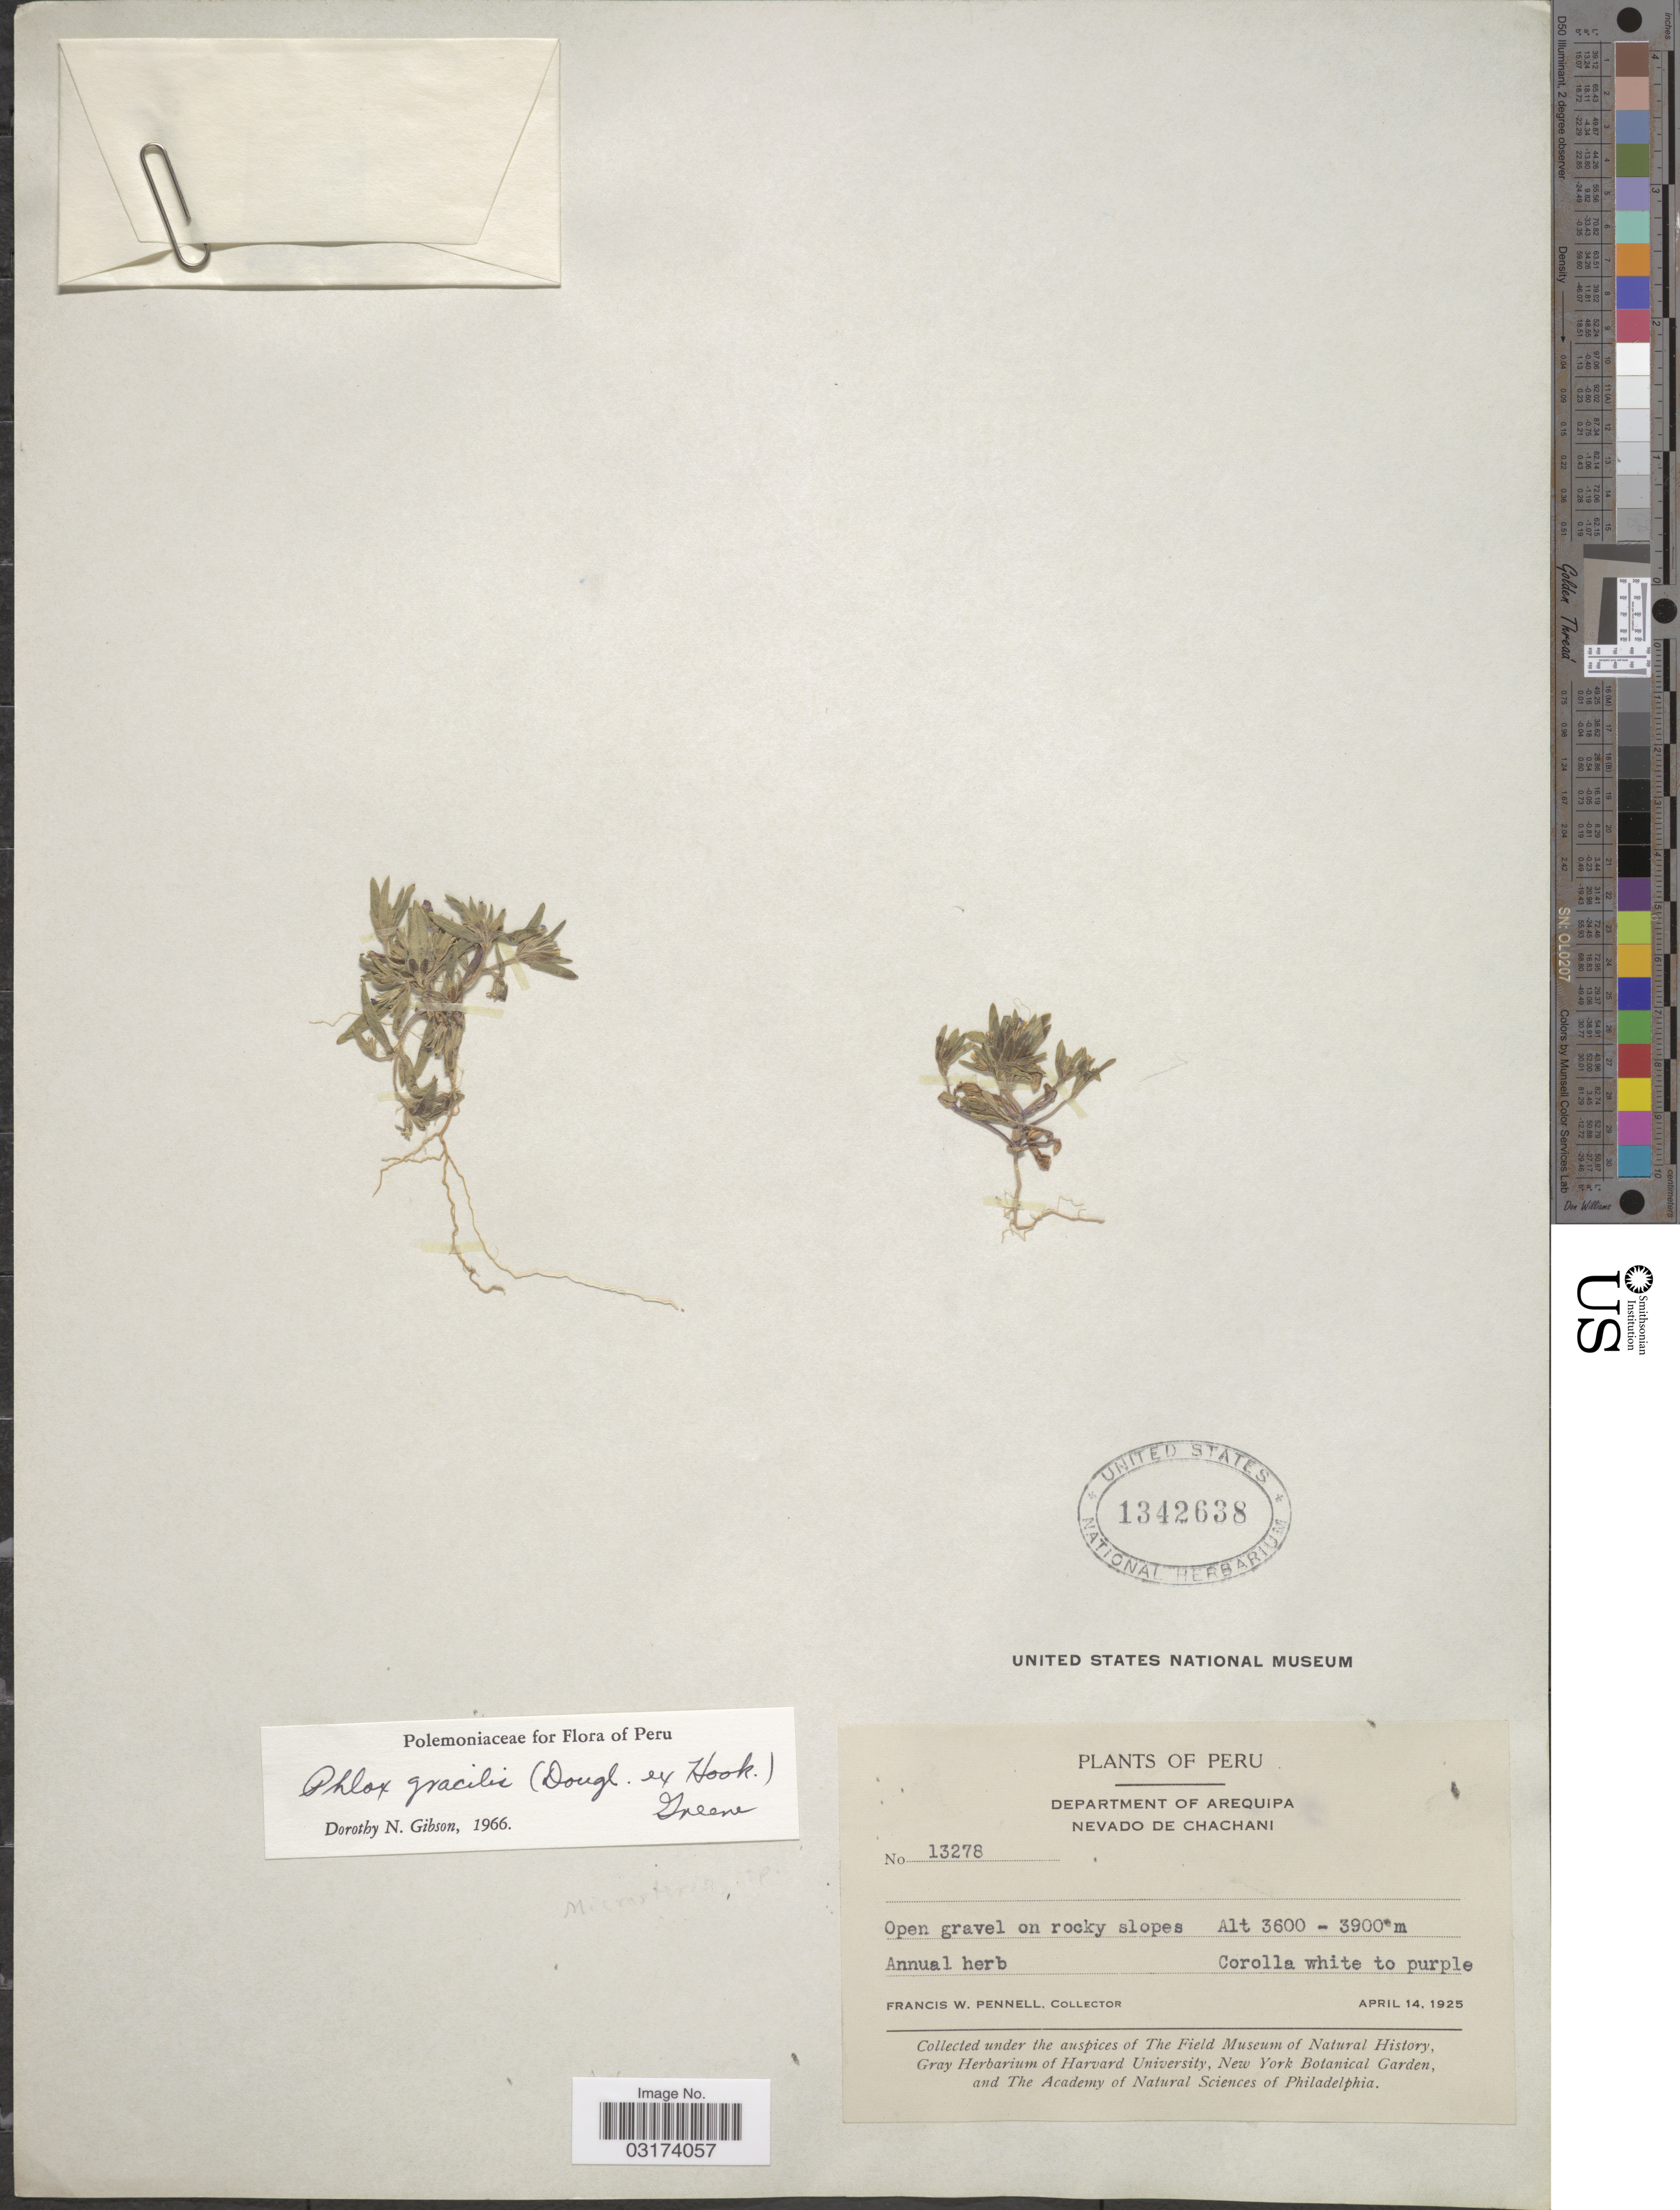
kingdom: Plantae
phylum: Tracheophyta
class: Magnoliopsida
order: Ericales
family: Polemoniaceae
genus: Microsteris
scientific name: Microsteris gracilis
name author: (Hook.) Greene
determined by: (US) Smithsonian Institution - National Museum of Natural History - Department of Botany (UNITED STATES)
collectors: F. W. Pennell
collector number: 13278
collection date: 1925-04-14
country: Peru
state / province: Arequipa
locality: Department of Arequipa, Nevado de Chachani.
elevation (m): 3600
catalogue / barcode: US 1342638